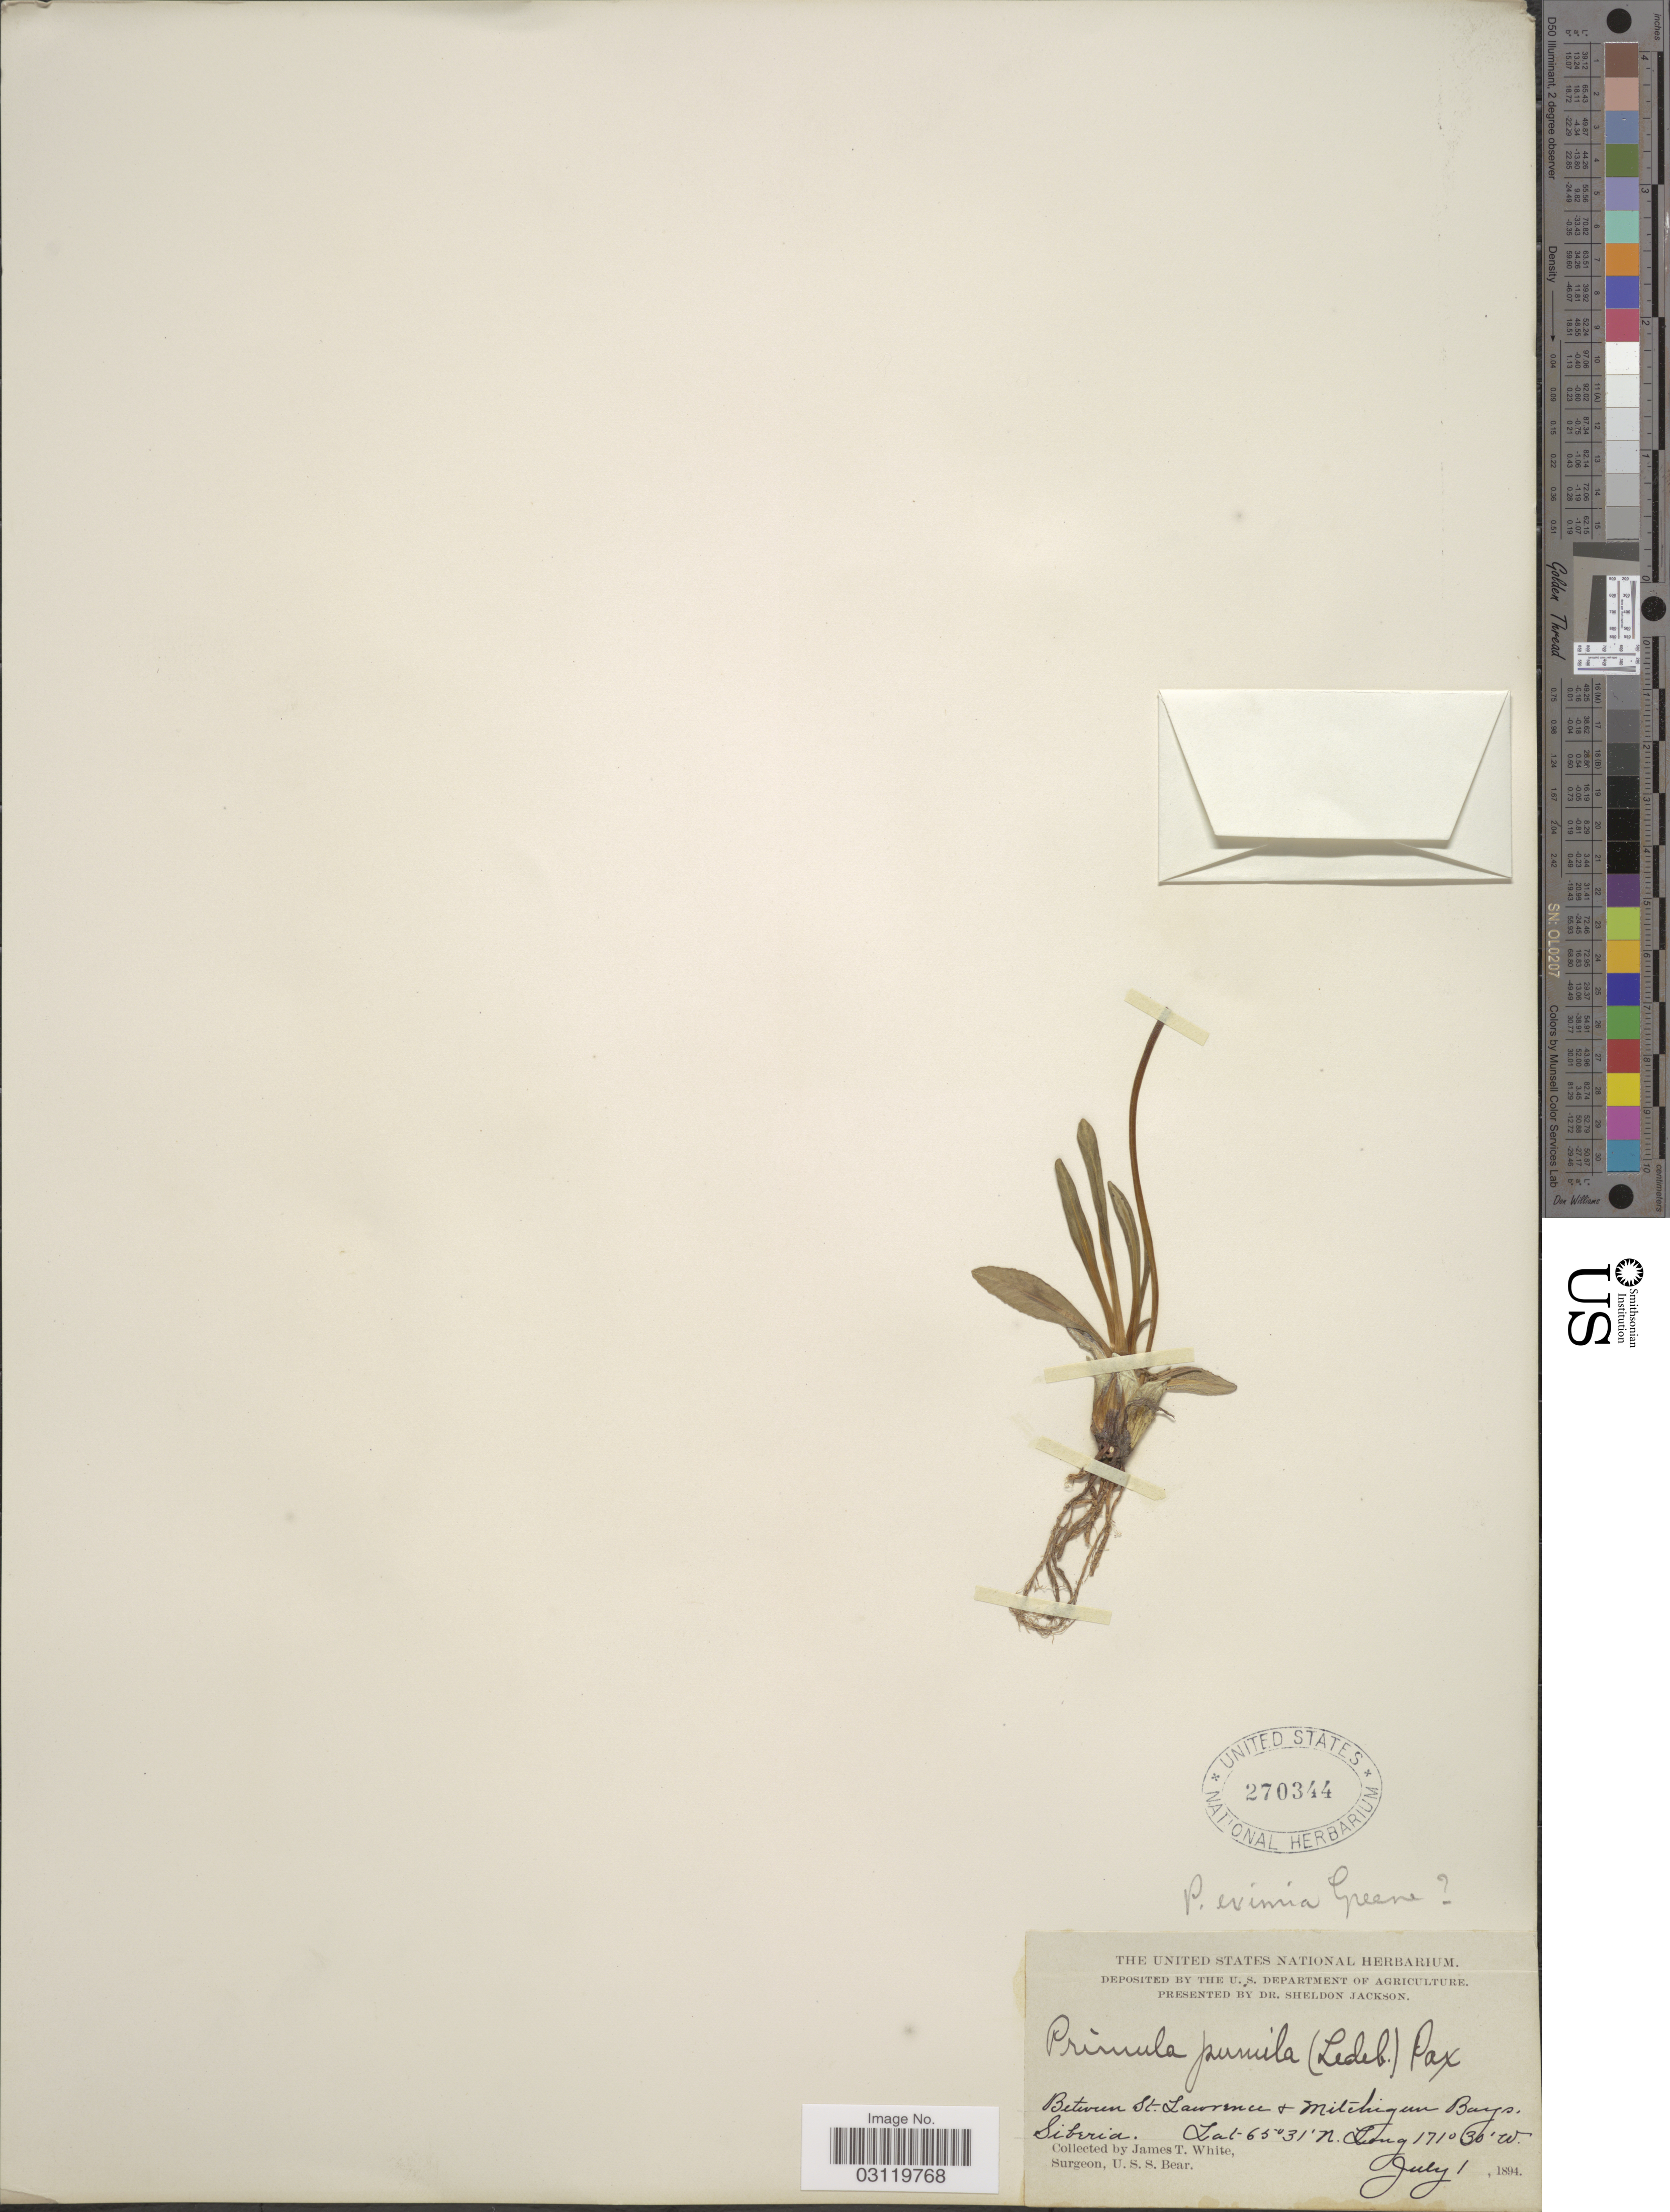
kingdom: Plantae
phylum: Tracheophyta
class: Magnoliopsida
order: Ericales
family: Primulaceae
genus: Primula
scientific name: Primula tschuktschorum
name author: Kjellm.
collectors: J. T. White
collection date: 1894-07-01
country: Russian Federation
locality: Between St. Lawrence & Mitchigun Bays, Siberia.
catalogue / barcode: US 270344